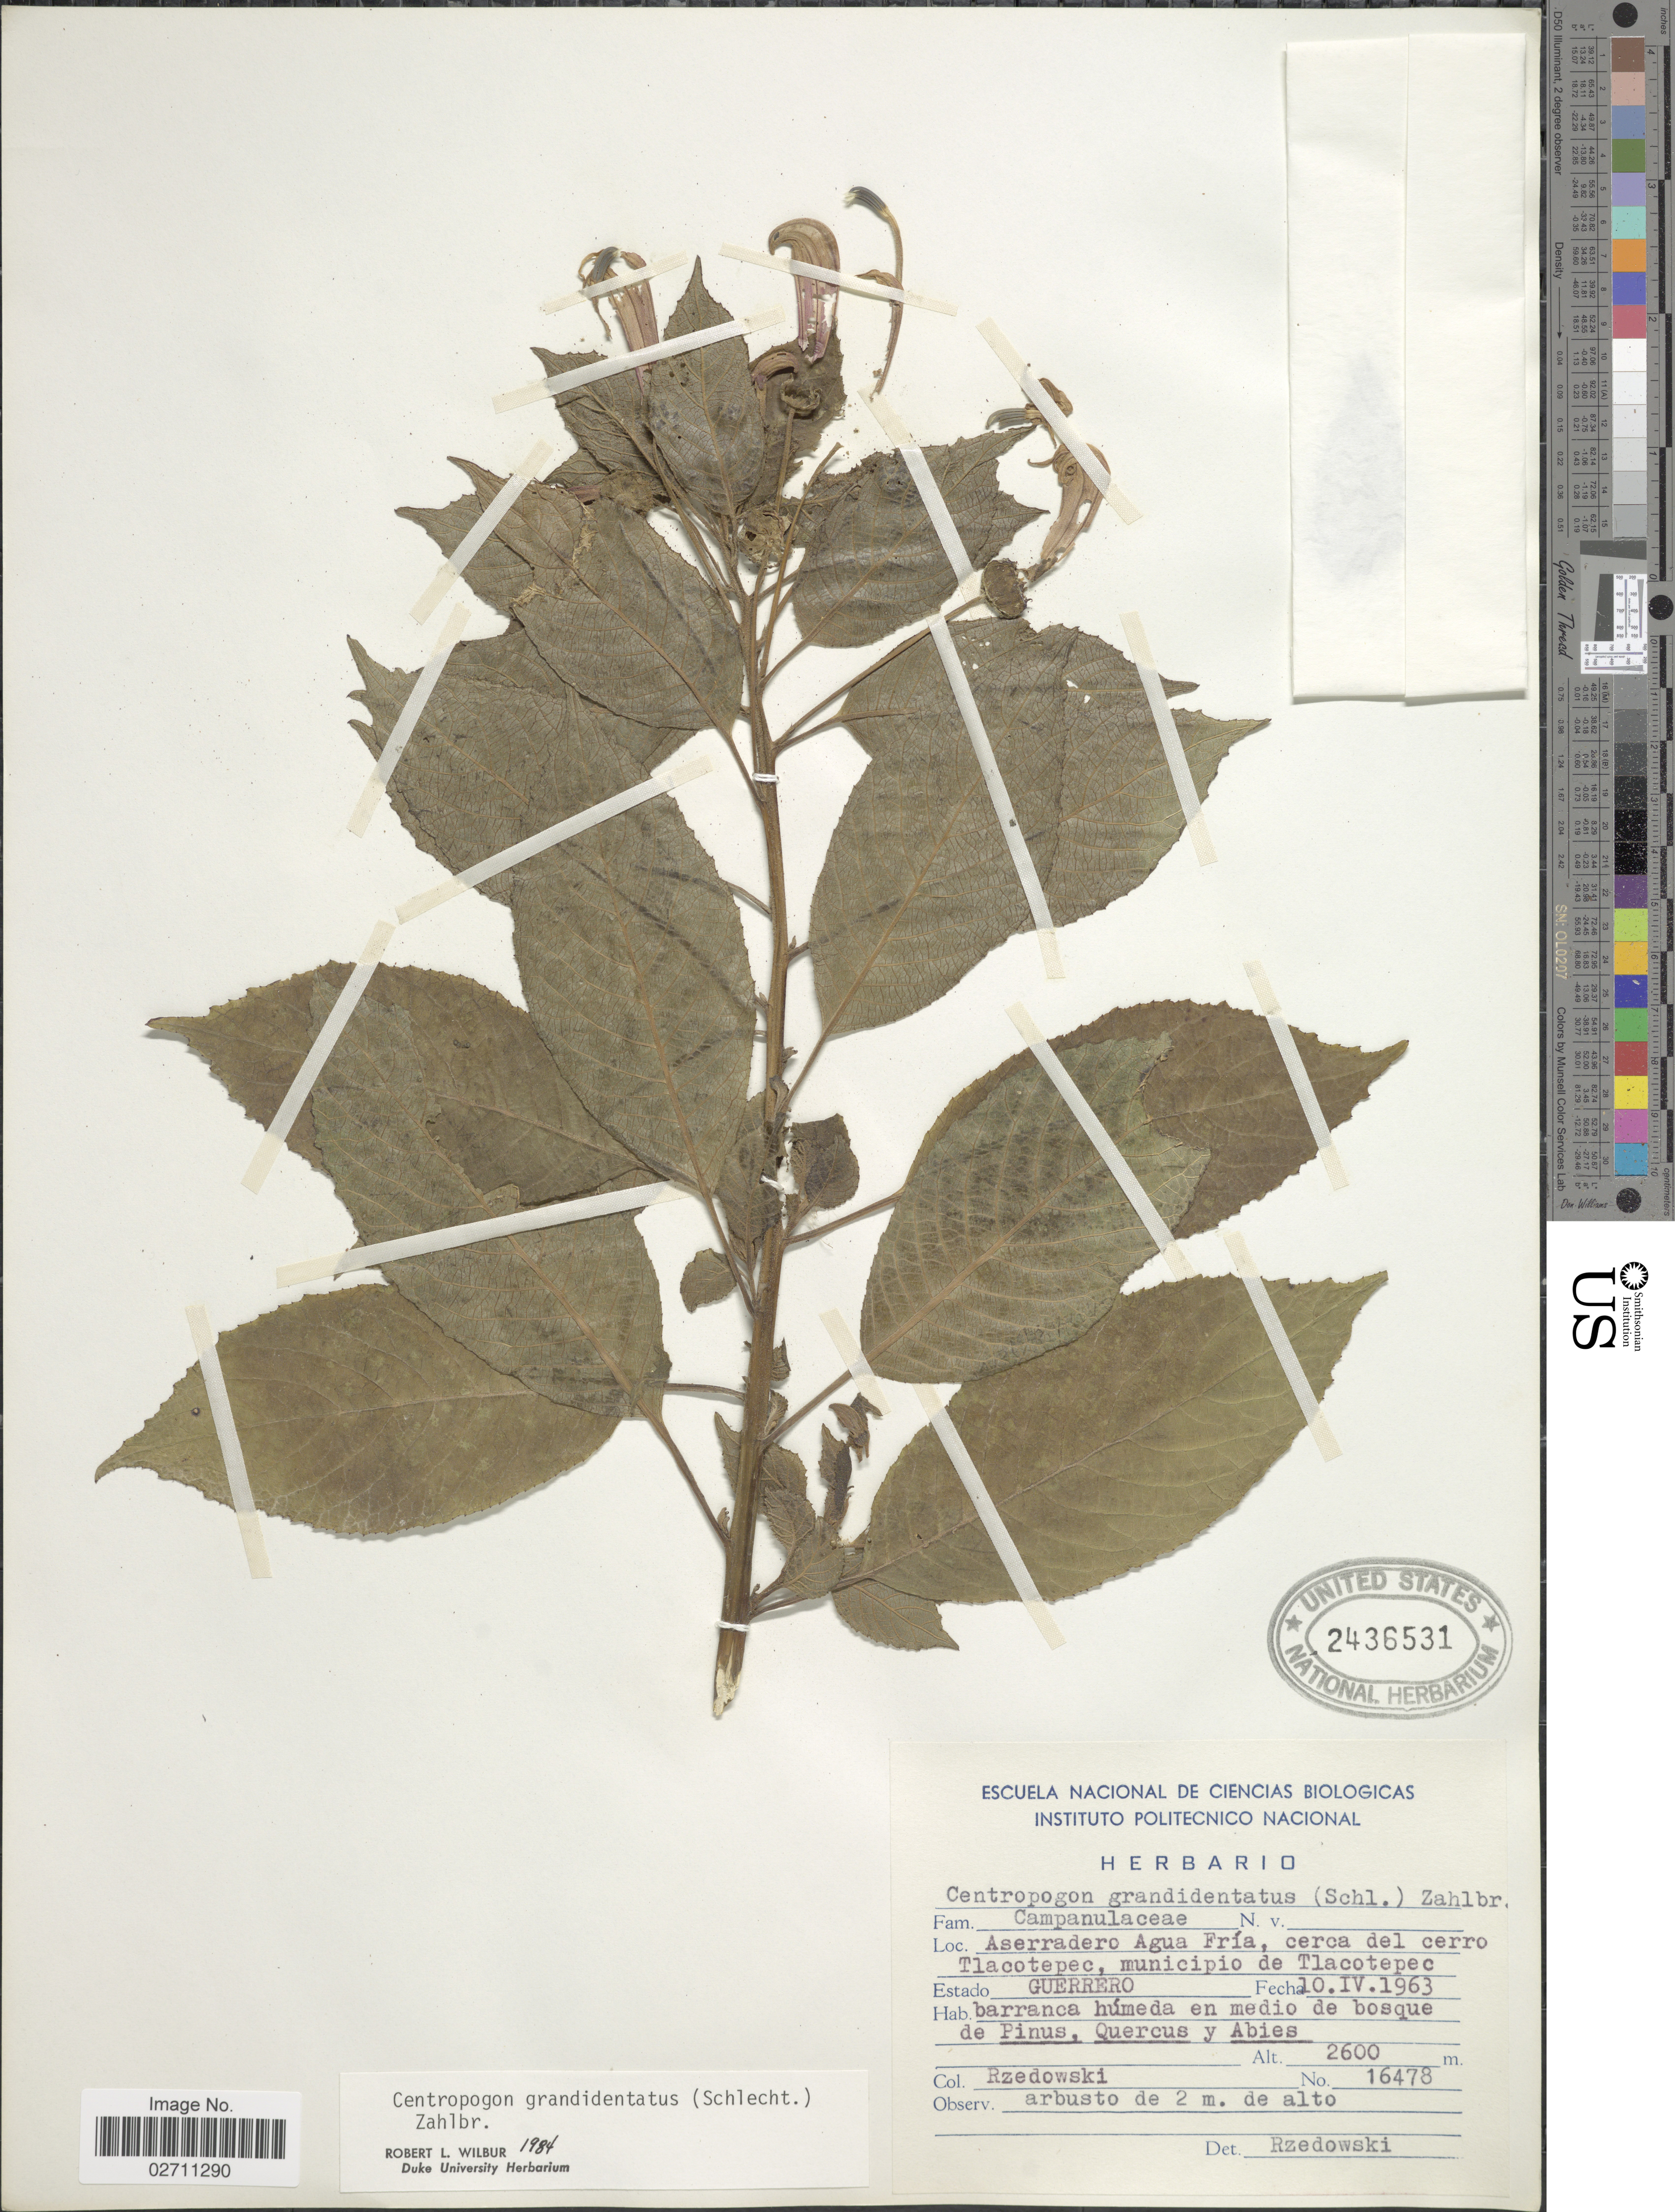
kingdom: Plantae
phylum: Tracheophyta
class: Magnoliopsida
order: Asterales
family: Campanulaceae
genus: Centropogon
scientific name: Centropogon grandidentatus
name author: (Schltdl.) Zahlbr.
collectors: Rzedowski, --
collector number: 16478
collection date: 1963-04-10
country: Mexico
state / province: Guerrero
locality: Aserradero Agua Fria, cerca del cerro Tlacotepec, municipio de Tlacotepec, barranca humeda en medio de bosque.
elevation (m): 2600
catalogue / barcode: US 2436531